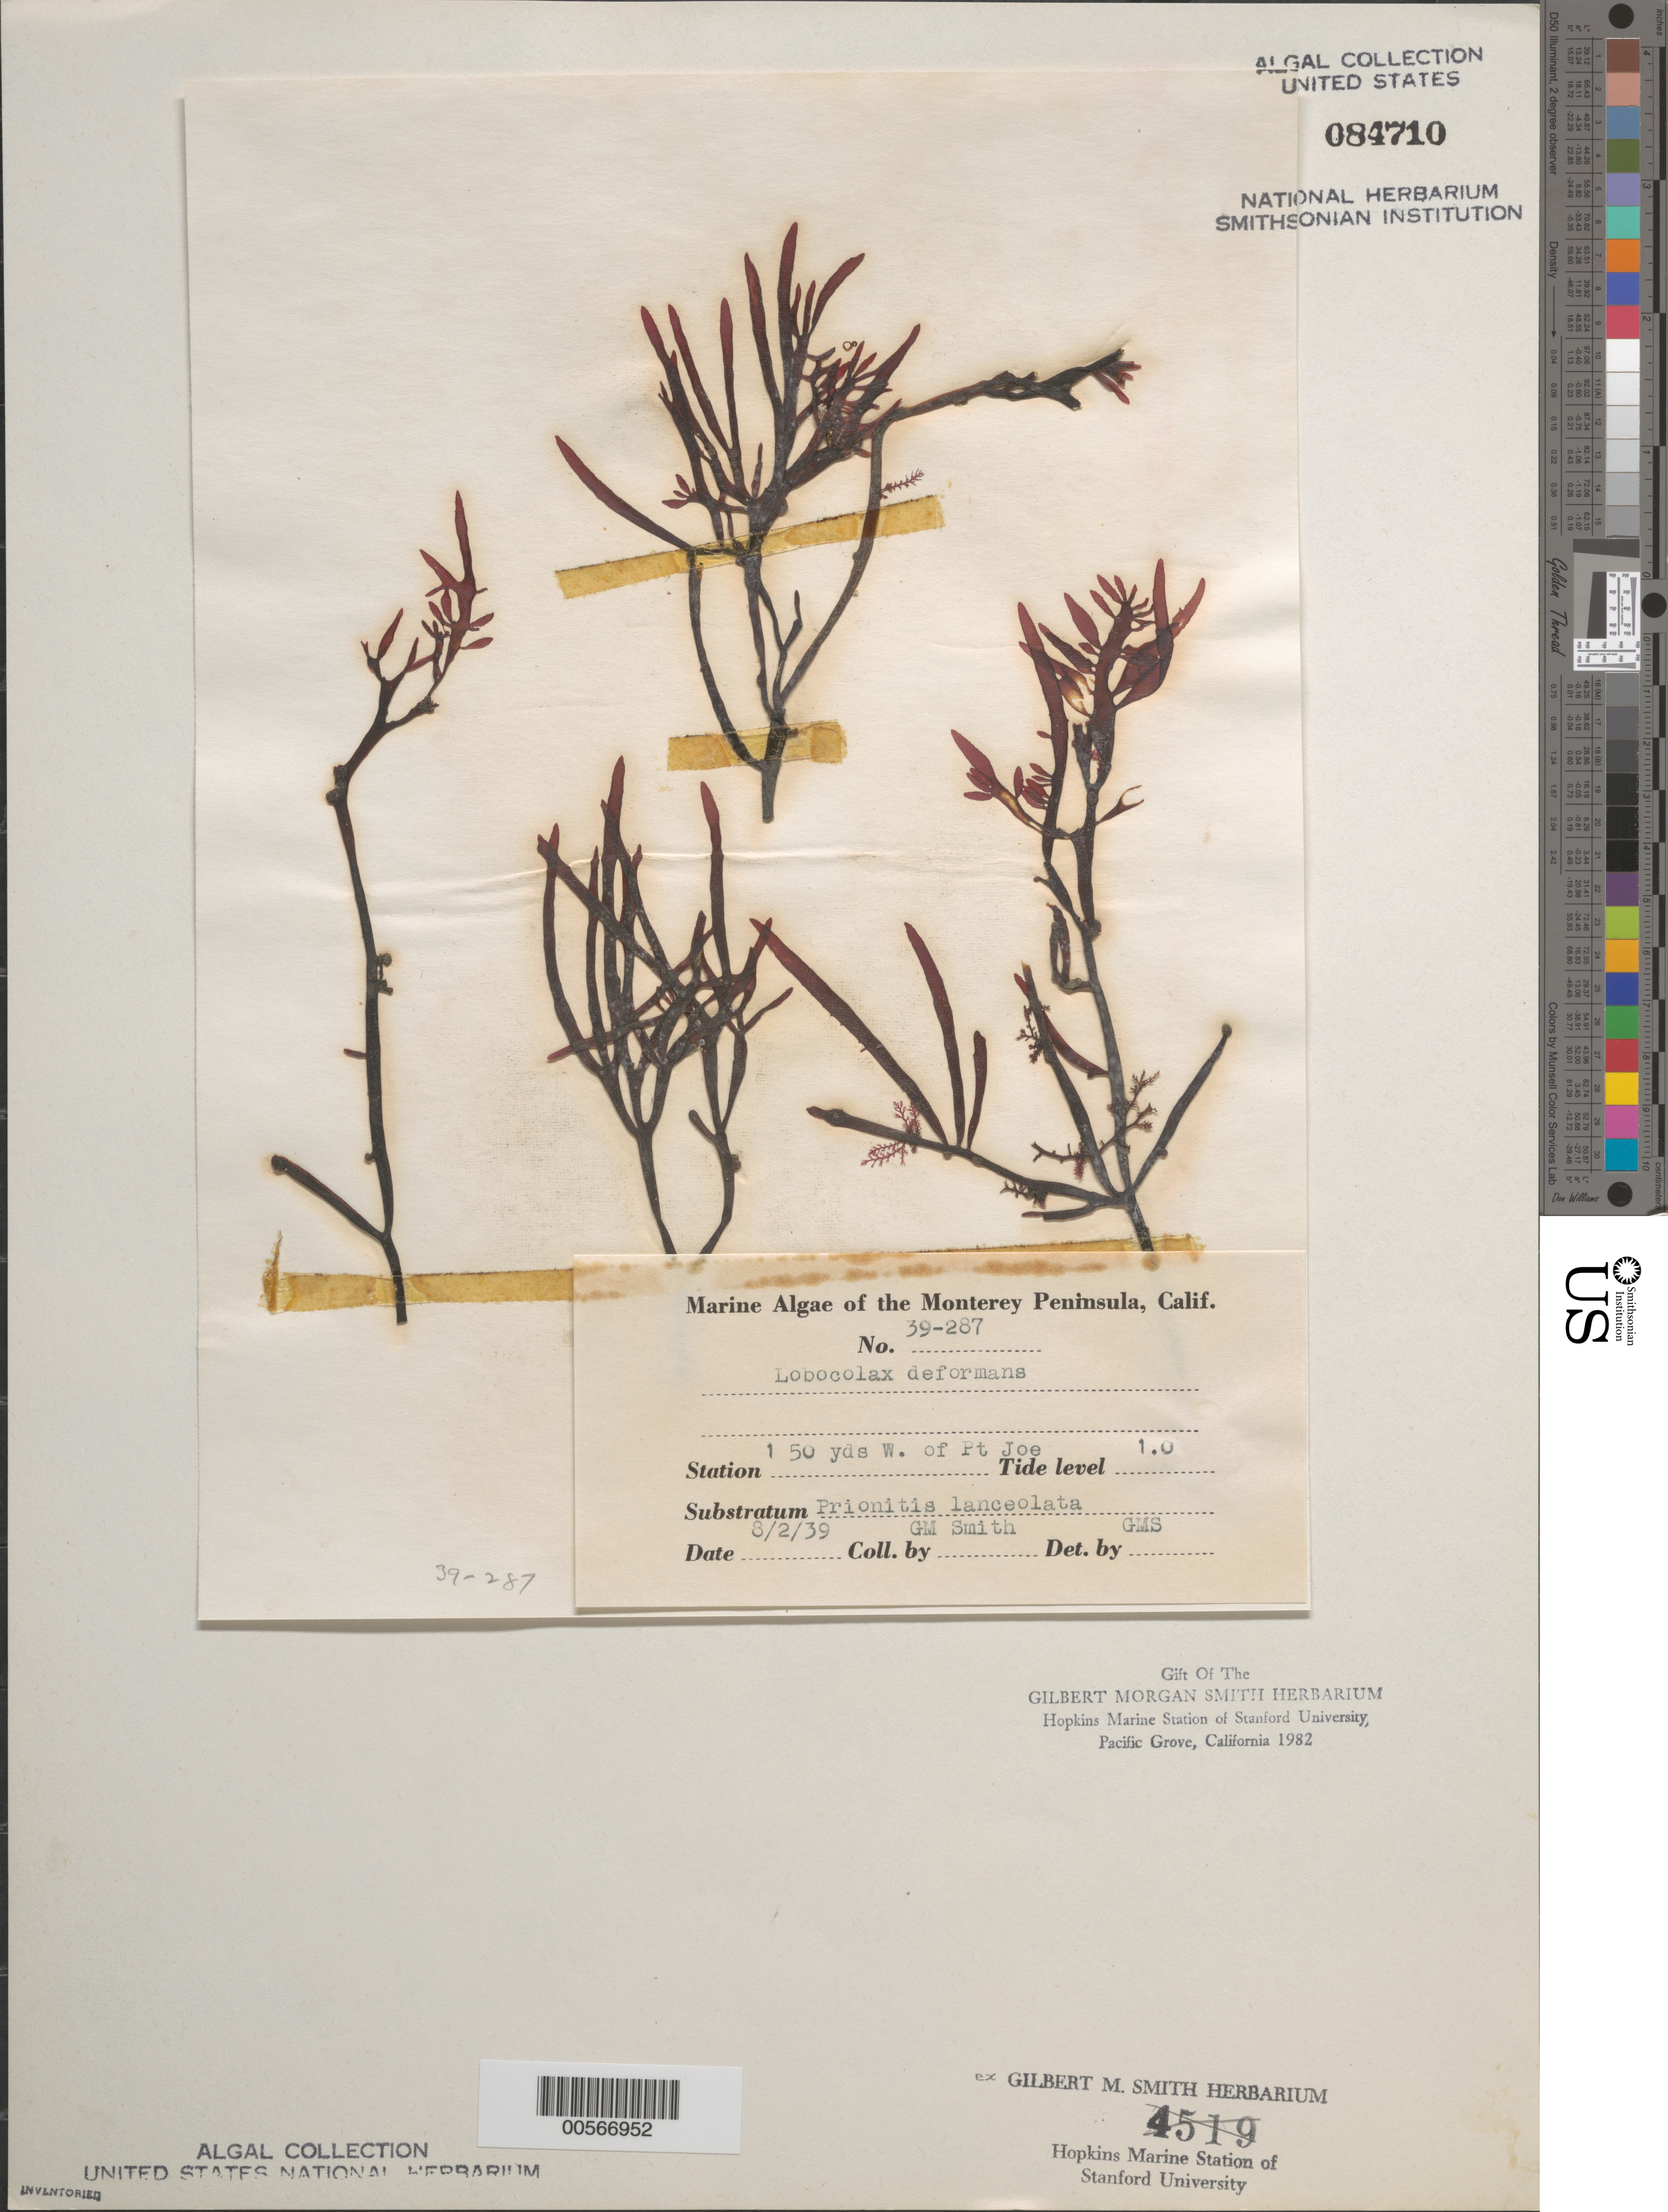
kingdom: Plantae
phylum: Rhodophyta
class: Florideophyceae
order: Cryptonemiales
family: Cryptonemiaceae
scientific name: Prionitis decipiens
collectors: G. M. Smith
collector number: Gms 39-287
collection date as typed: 02 Aug 1939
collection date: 1939-08-02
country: United States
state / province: California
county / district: Monterey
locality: West of Point Joe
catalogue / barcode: US 84710